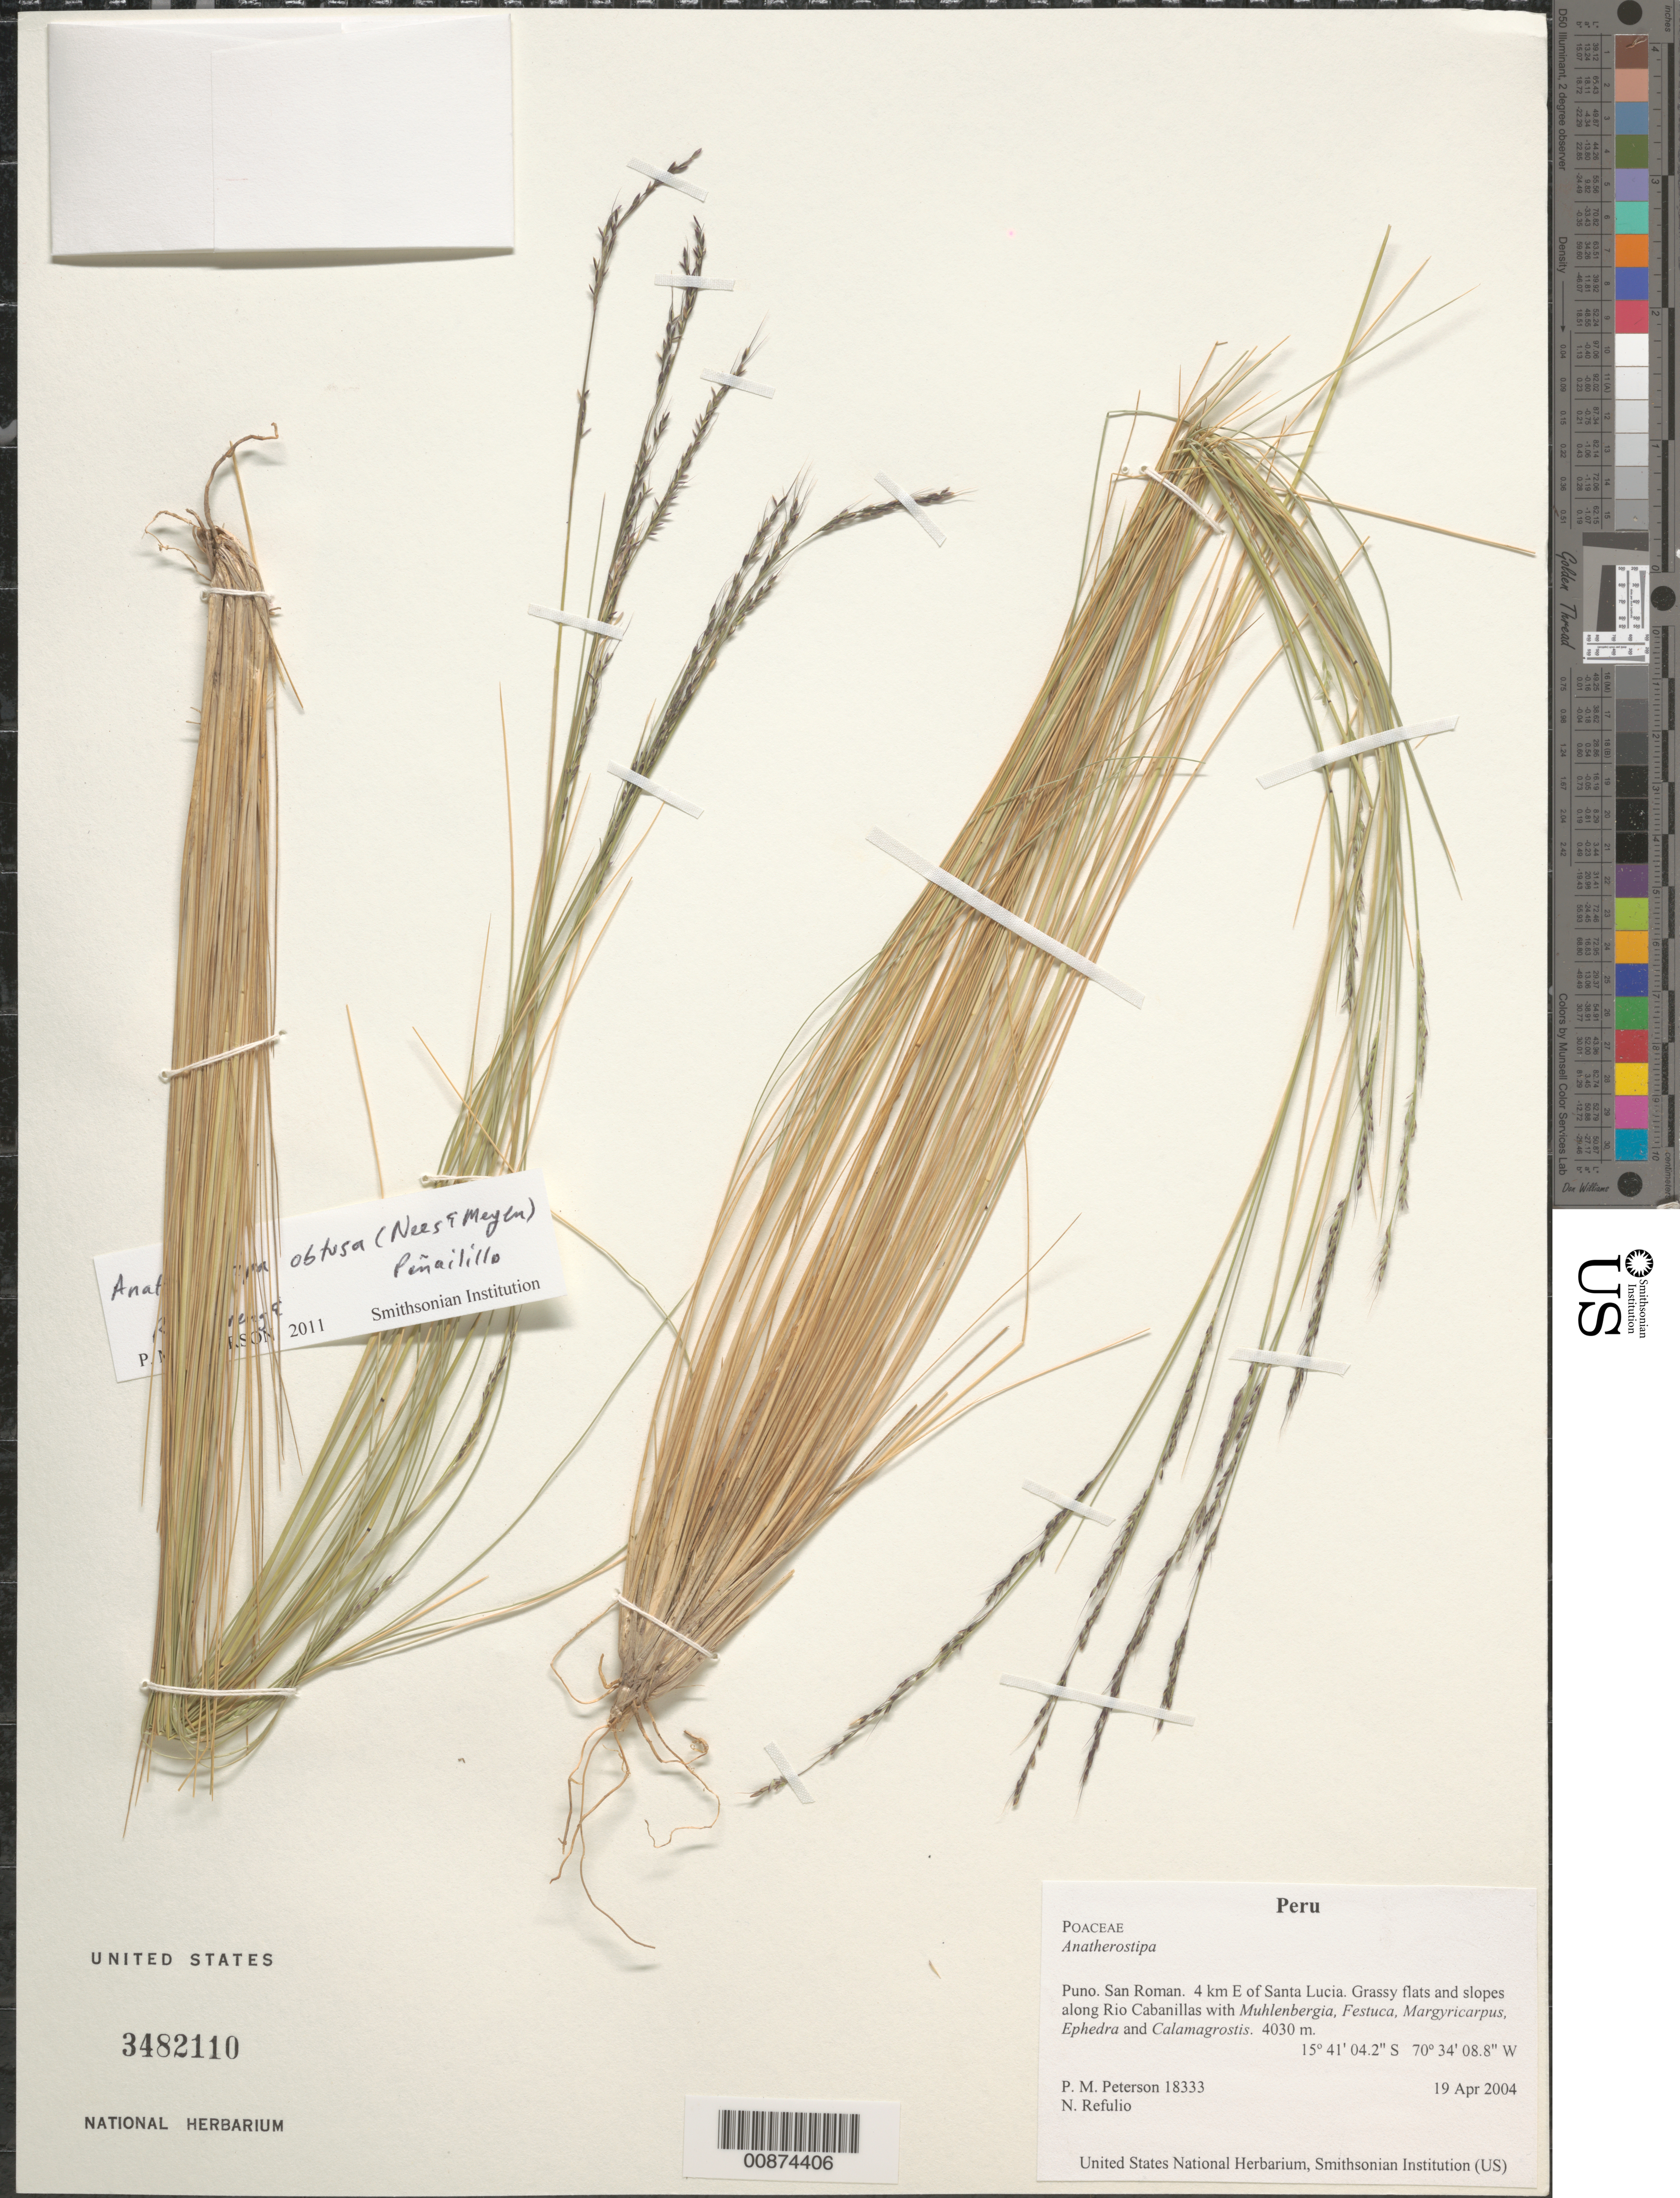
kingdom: Plantae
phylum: Tracheophyta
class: Liliopsida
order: Poales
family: Poaceae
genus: Anatherostipa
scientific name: Anatherostipa obtusa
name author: (Nees & Meyen) Peñailillo B.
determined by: Peterson, Paul M., (BOT), Smithsonian Institution - National Museum of Natural History (UNITED STATES)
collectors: P. M. Peterson & N. Refulio-Rodríguez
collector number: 18333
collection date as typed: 19 Apr 2004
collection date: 2004-04-19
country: Peru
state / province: Puno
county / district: San Román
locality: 4 km E of Santa Lucia. Grassy flats and slopes along Rio Cabanillas with Muhlenbergia, Festuca, Margyricarpus, Ephedra and Calamagrostis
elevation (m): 4030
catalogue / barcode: US 3482110